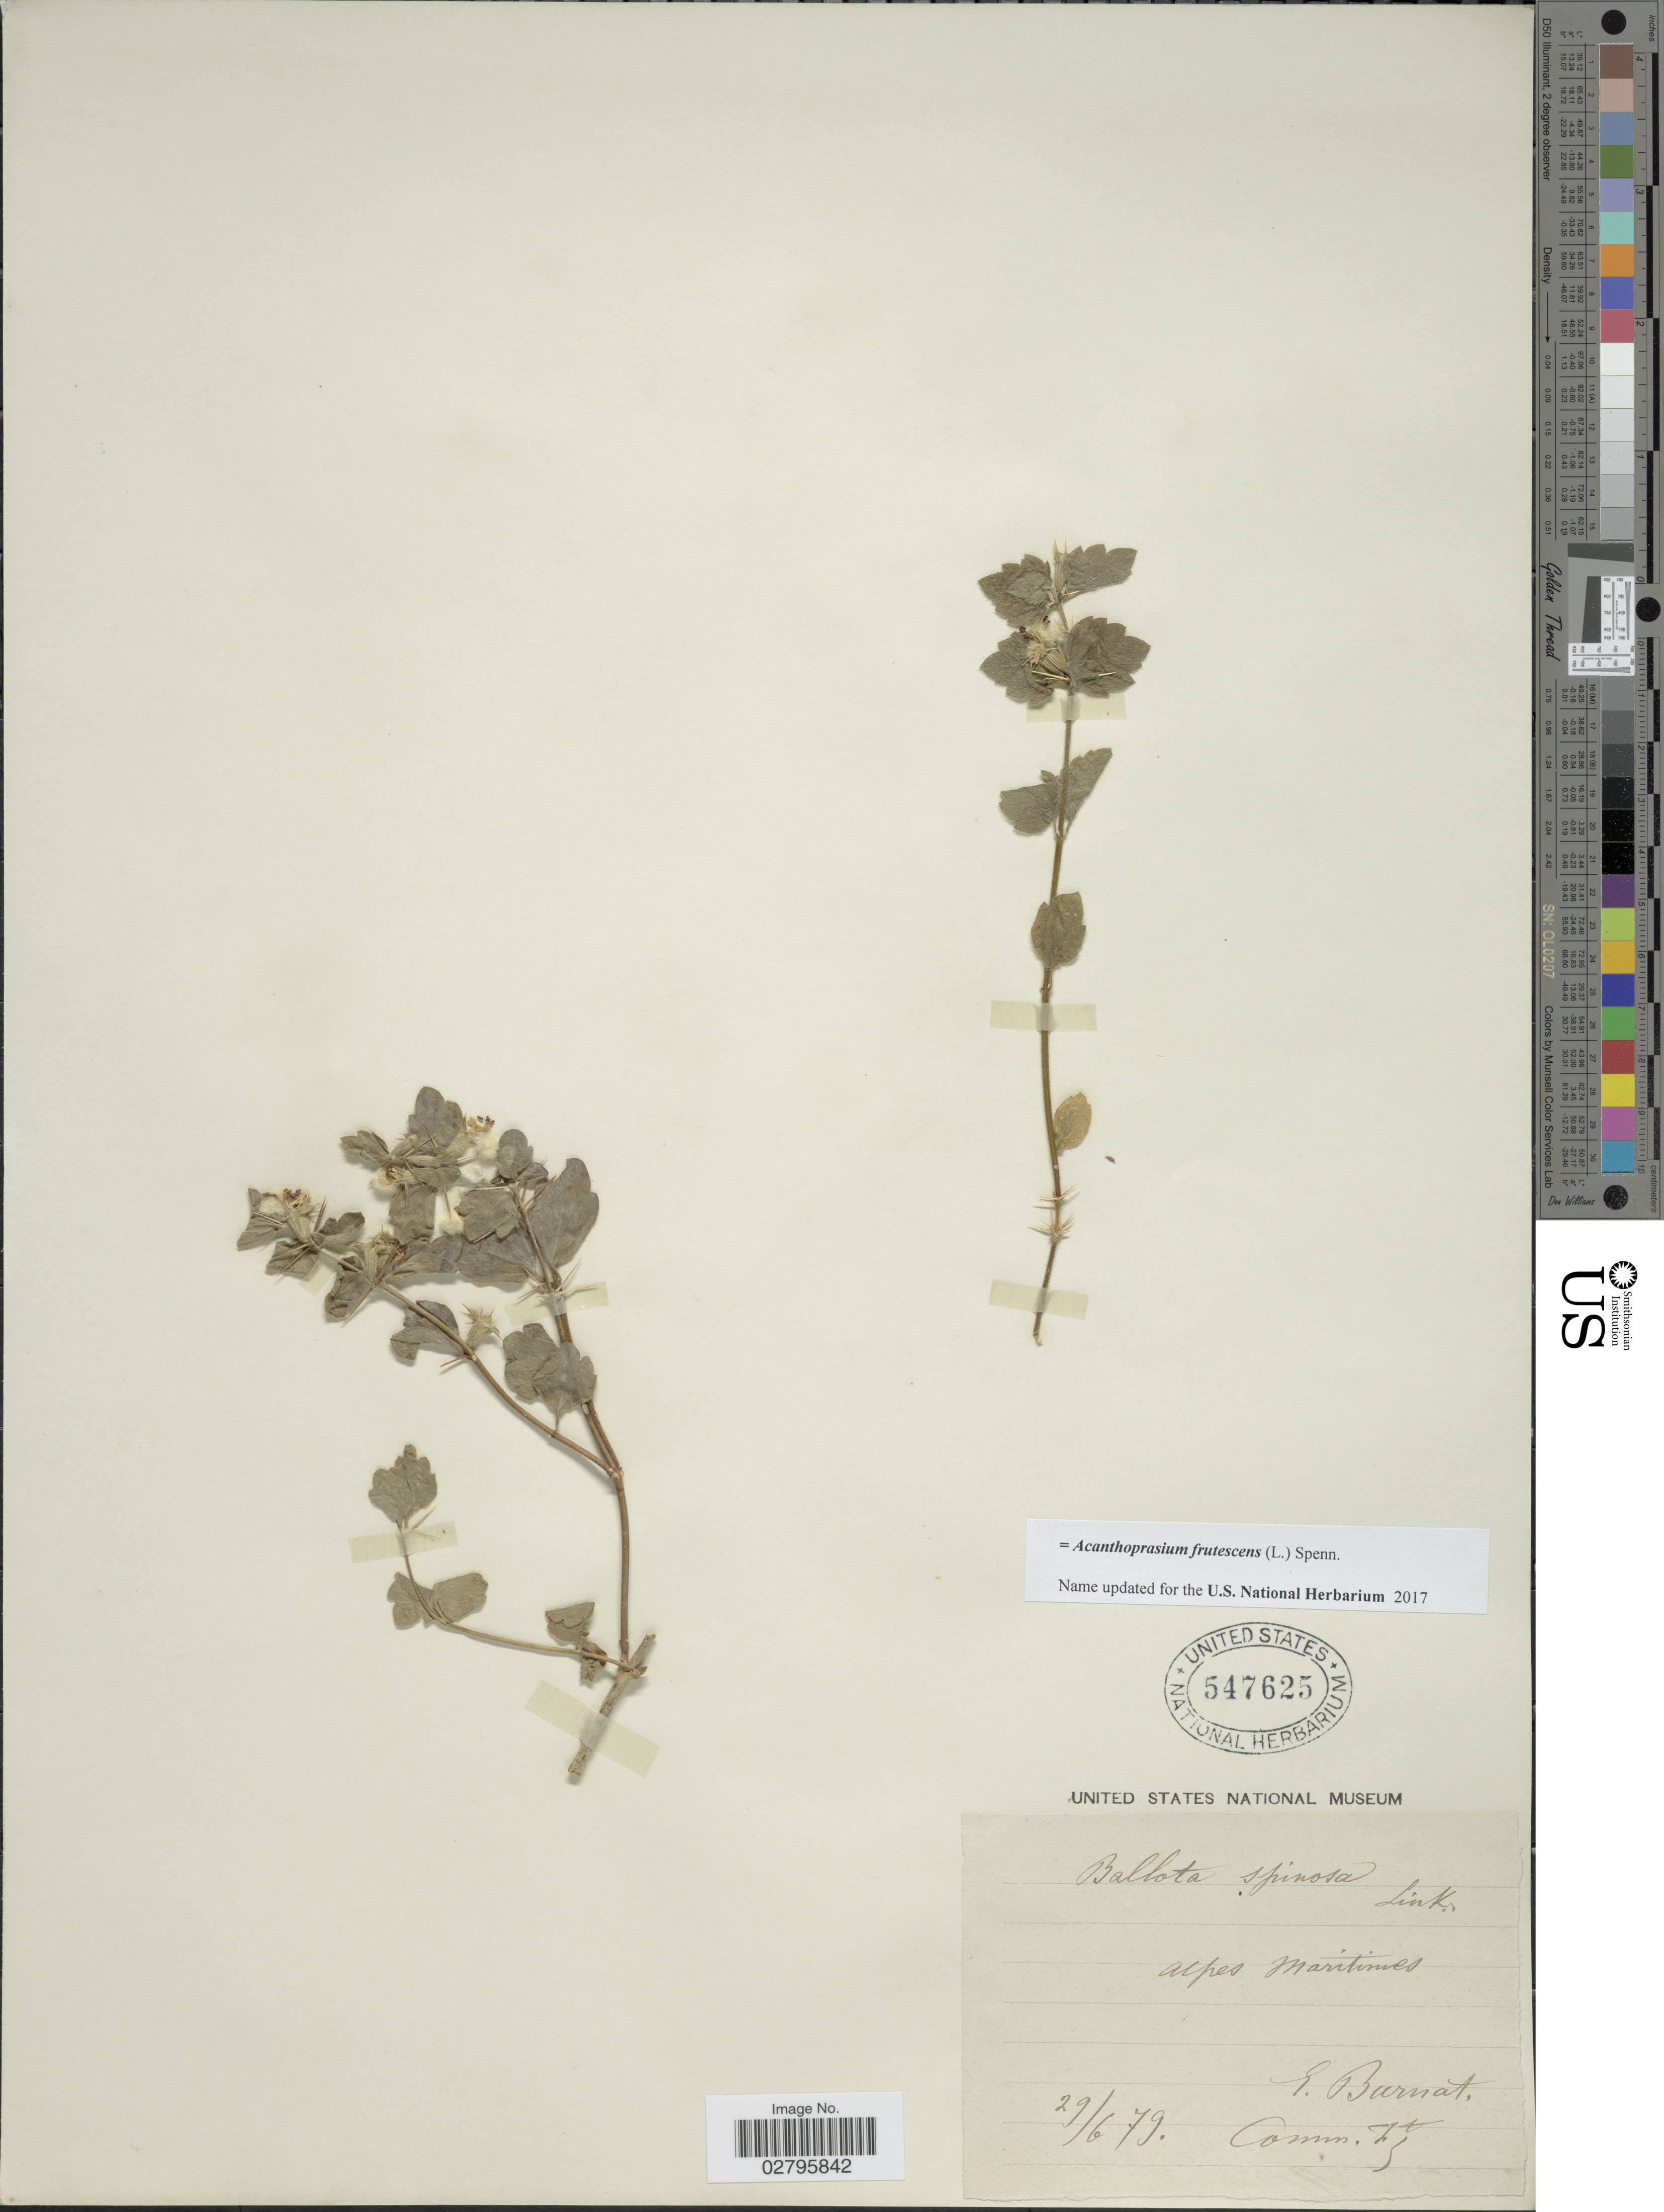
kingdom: Plantae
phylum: Tracheophyta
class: Magnoliopsida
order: Lamiales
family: Lamiaceae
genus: Acanthoprasium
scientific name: Acanthoprasium frutescens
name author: (L.) Spenn.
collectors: E. Burnat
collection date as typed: Transcribed d/m/y: 29/6/79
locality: Alpes Maritimes.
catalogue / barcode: US 547625